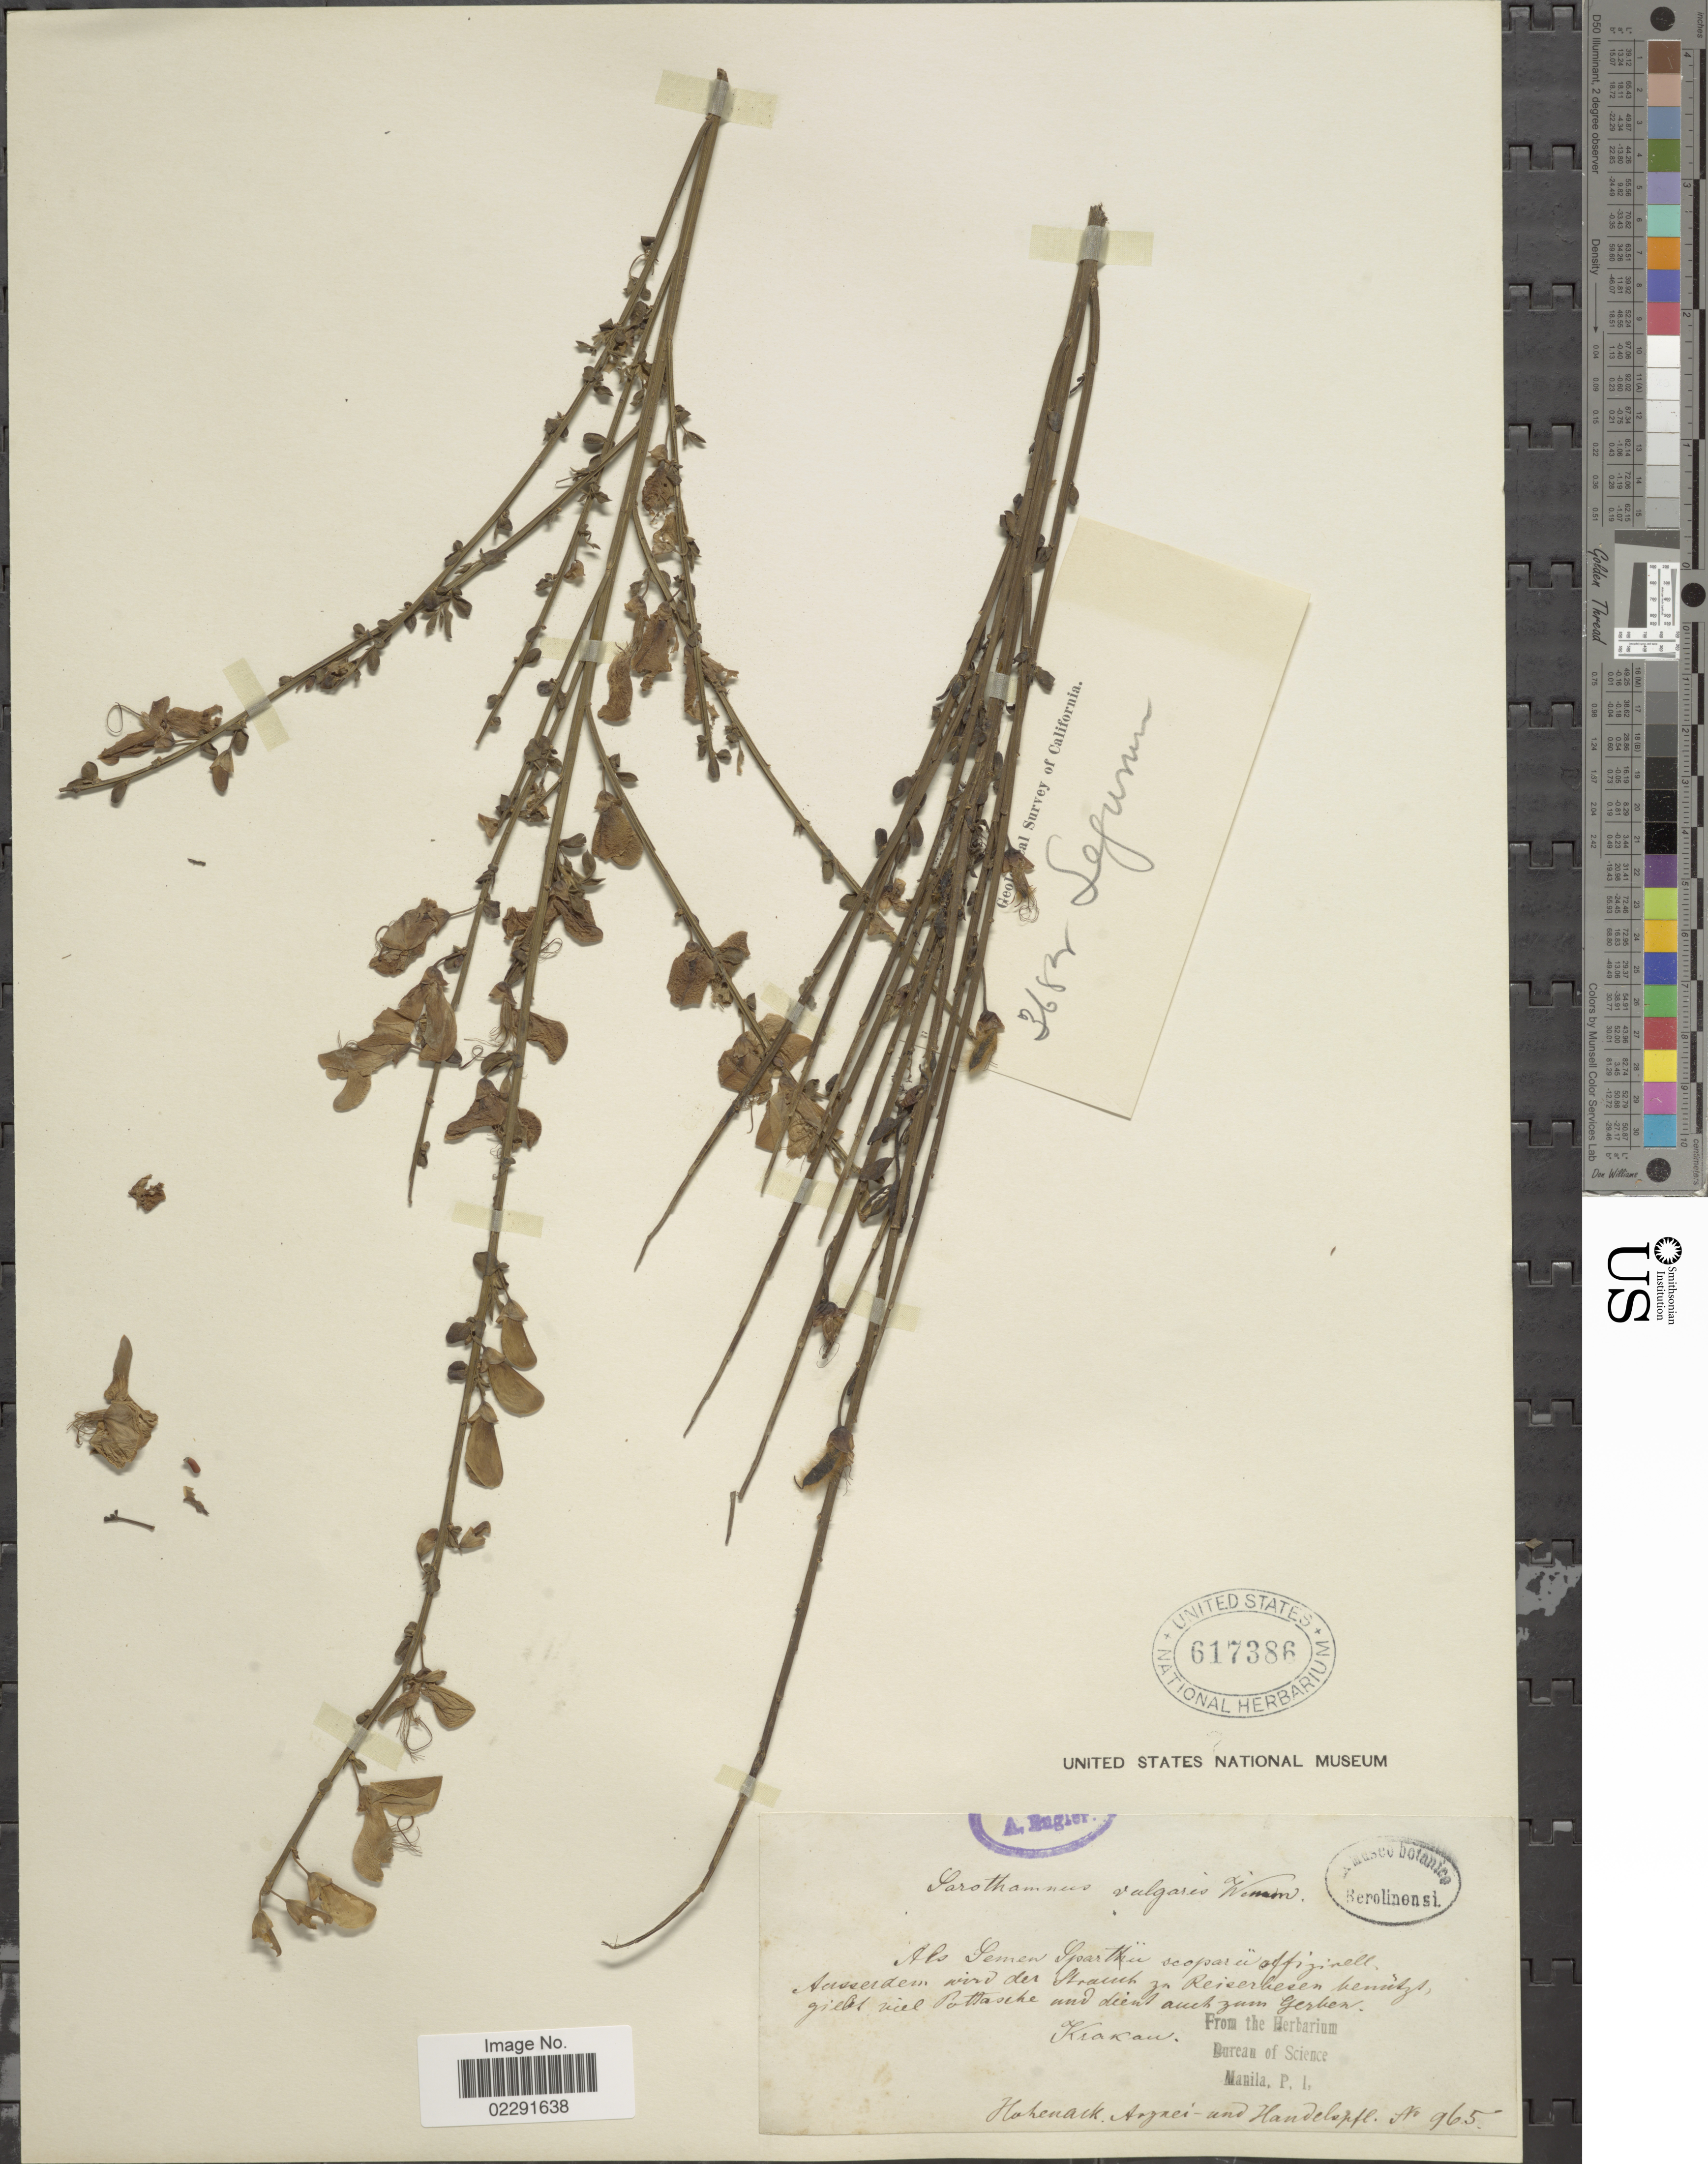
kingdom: Plantae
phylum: Tracheophyta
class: Magnoliopsida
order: Fabales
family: Fabaceae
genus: Cytisus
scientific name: Cytisus scoparius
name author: (L.) Link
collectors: ex herb. Bureau of Science Manila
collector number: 965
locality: Kiakan, Hohenack. Agrei-und Handelopfl. [interpreted] Krakaw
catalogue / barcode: US 617386